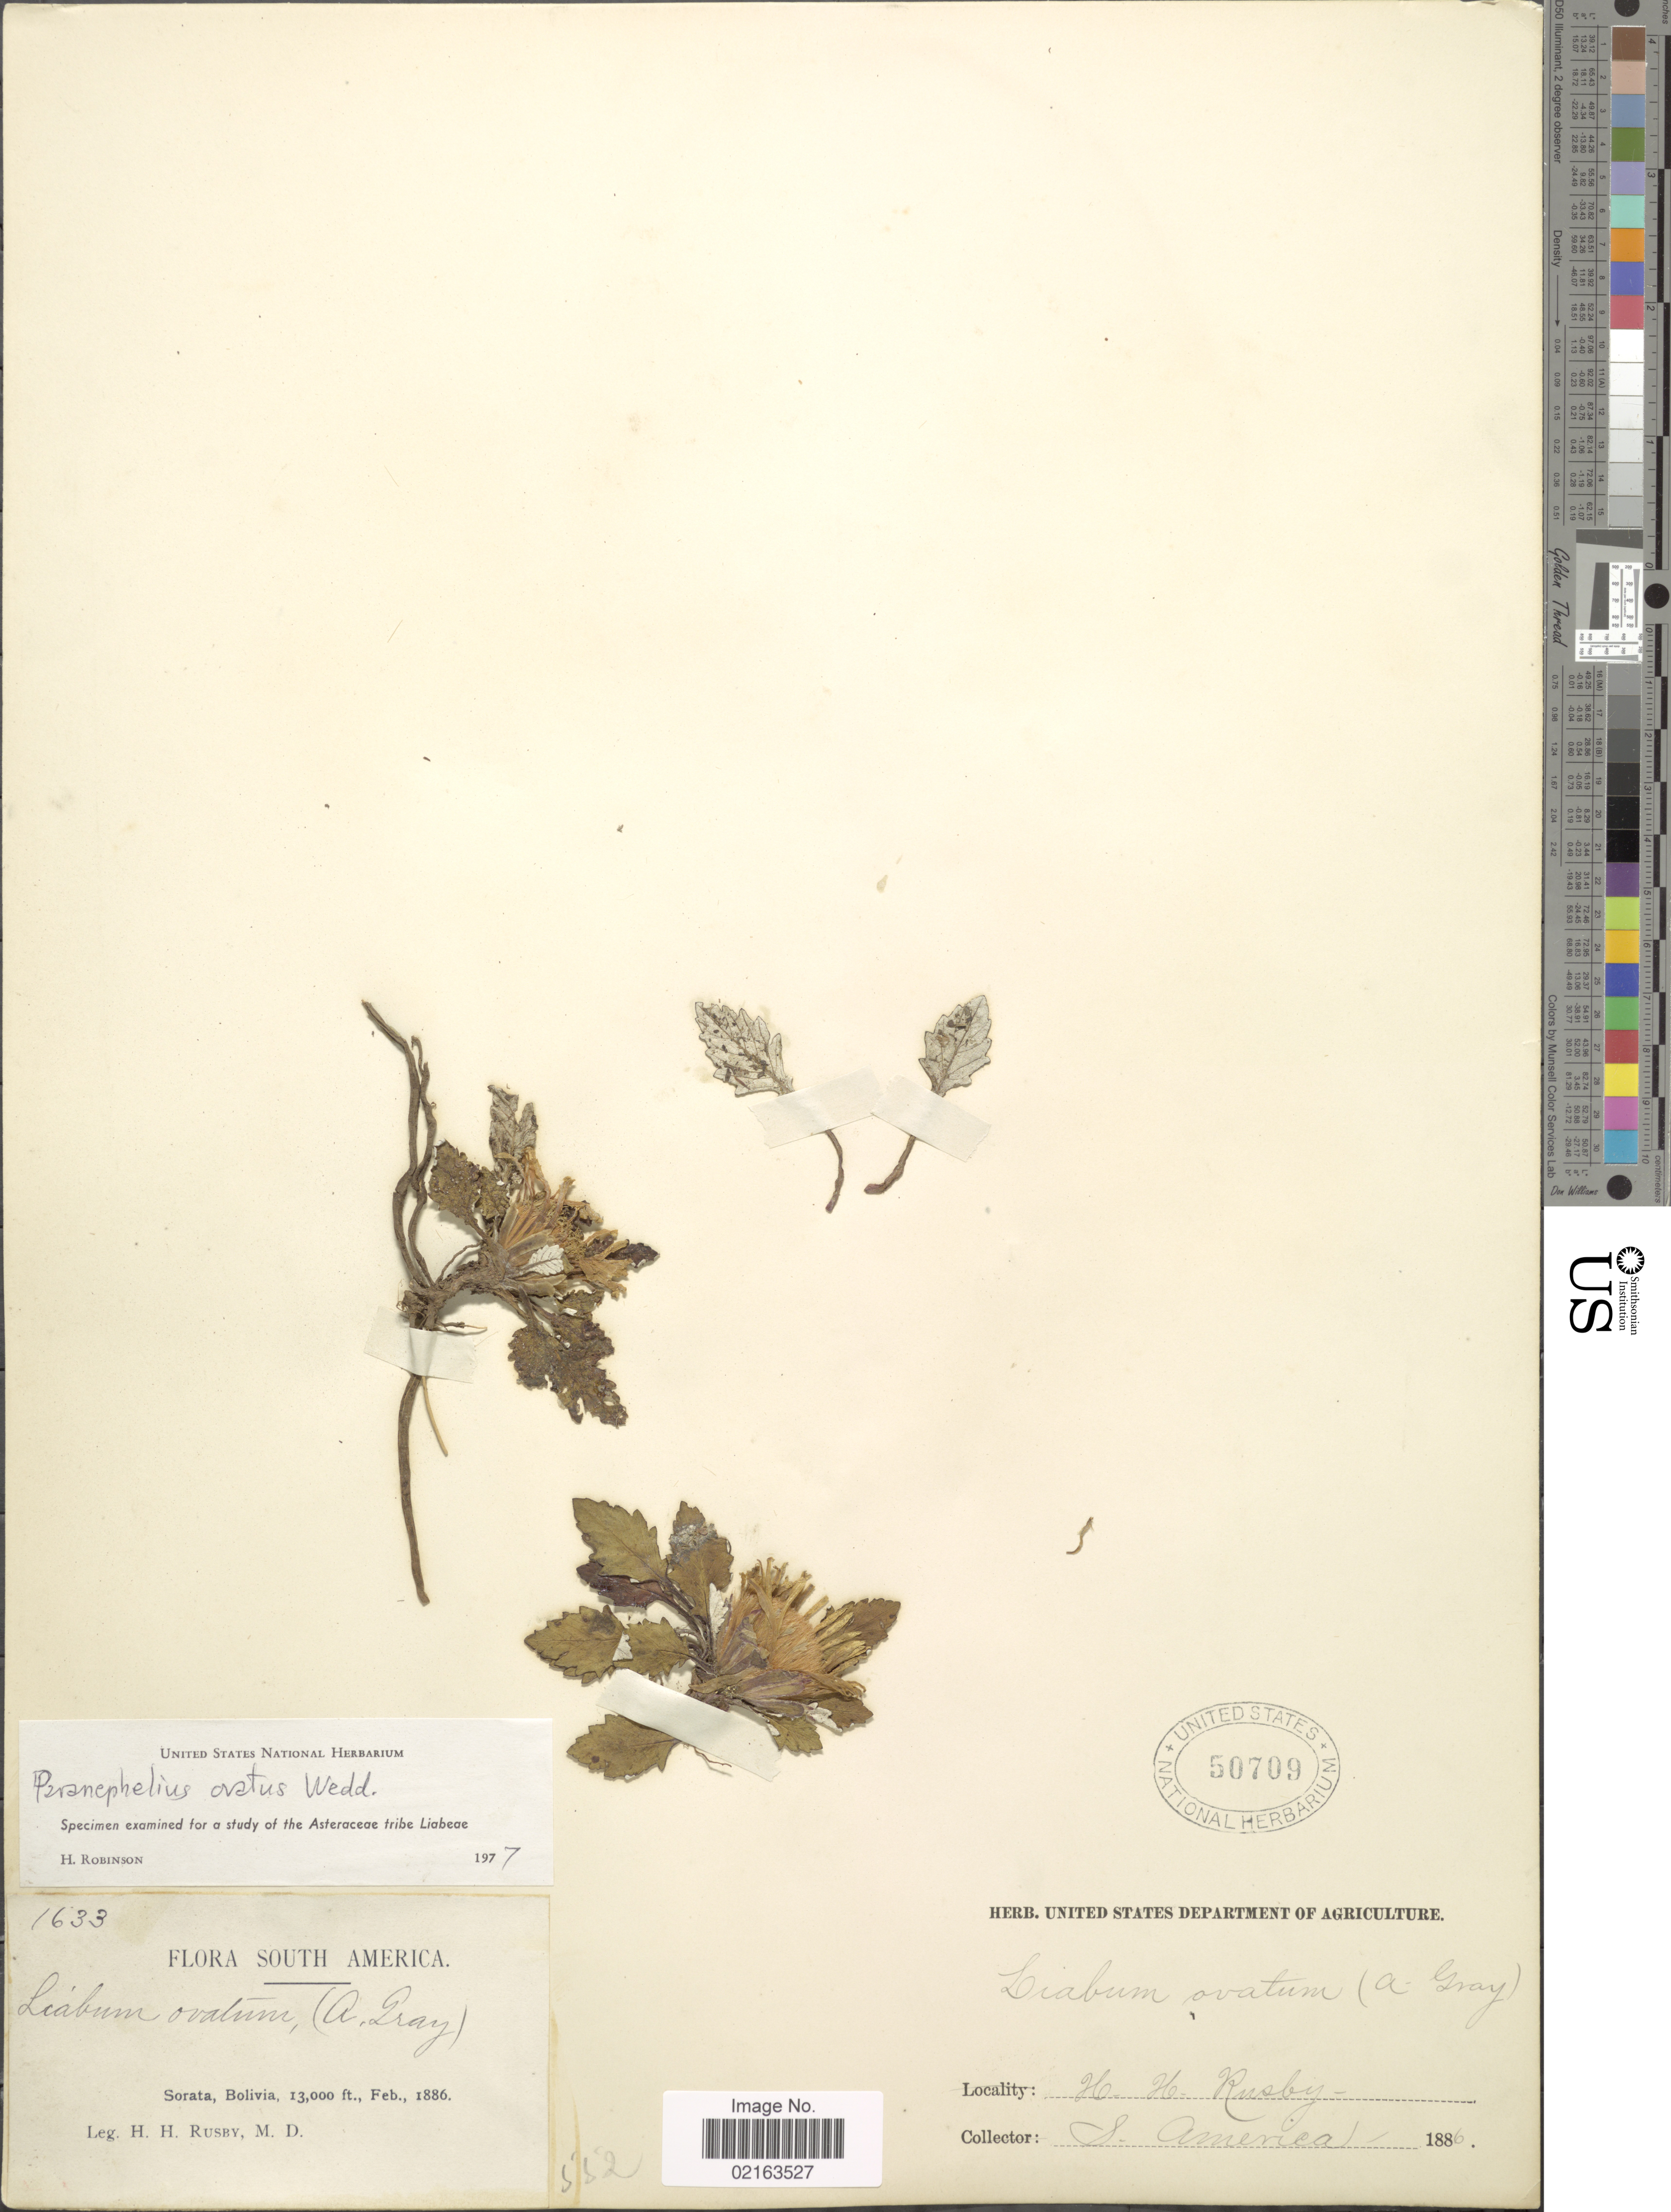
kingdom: Plantae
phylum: Tracheophyta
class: Magnoliopsida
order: Asterales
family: Asteraceae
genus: Paranephelius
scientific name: Paranephelius ovatus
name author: A. Gray ex Wedd.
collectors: H. H. Rusby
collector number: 1633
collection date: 1886-02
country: Bolivia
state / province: La Páz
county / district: Larecaja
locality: Sorata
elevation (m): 3962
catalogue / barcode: US 50709